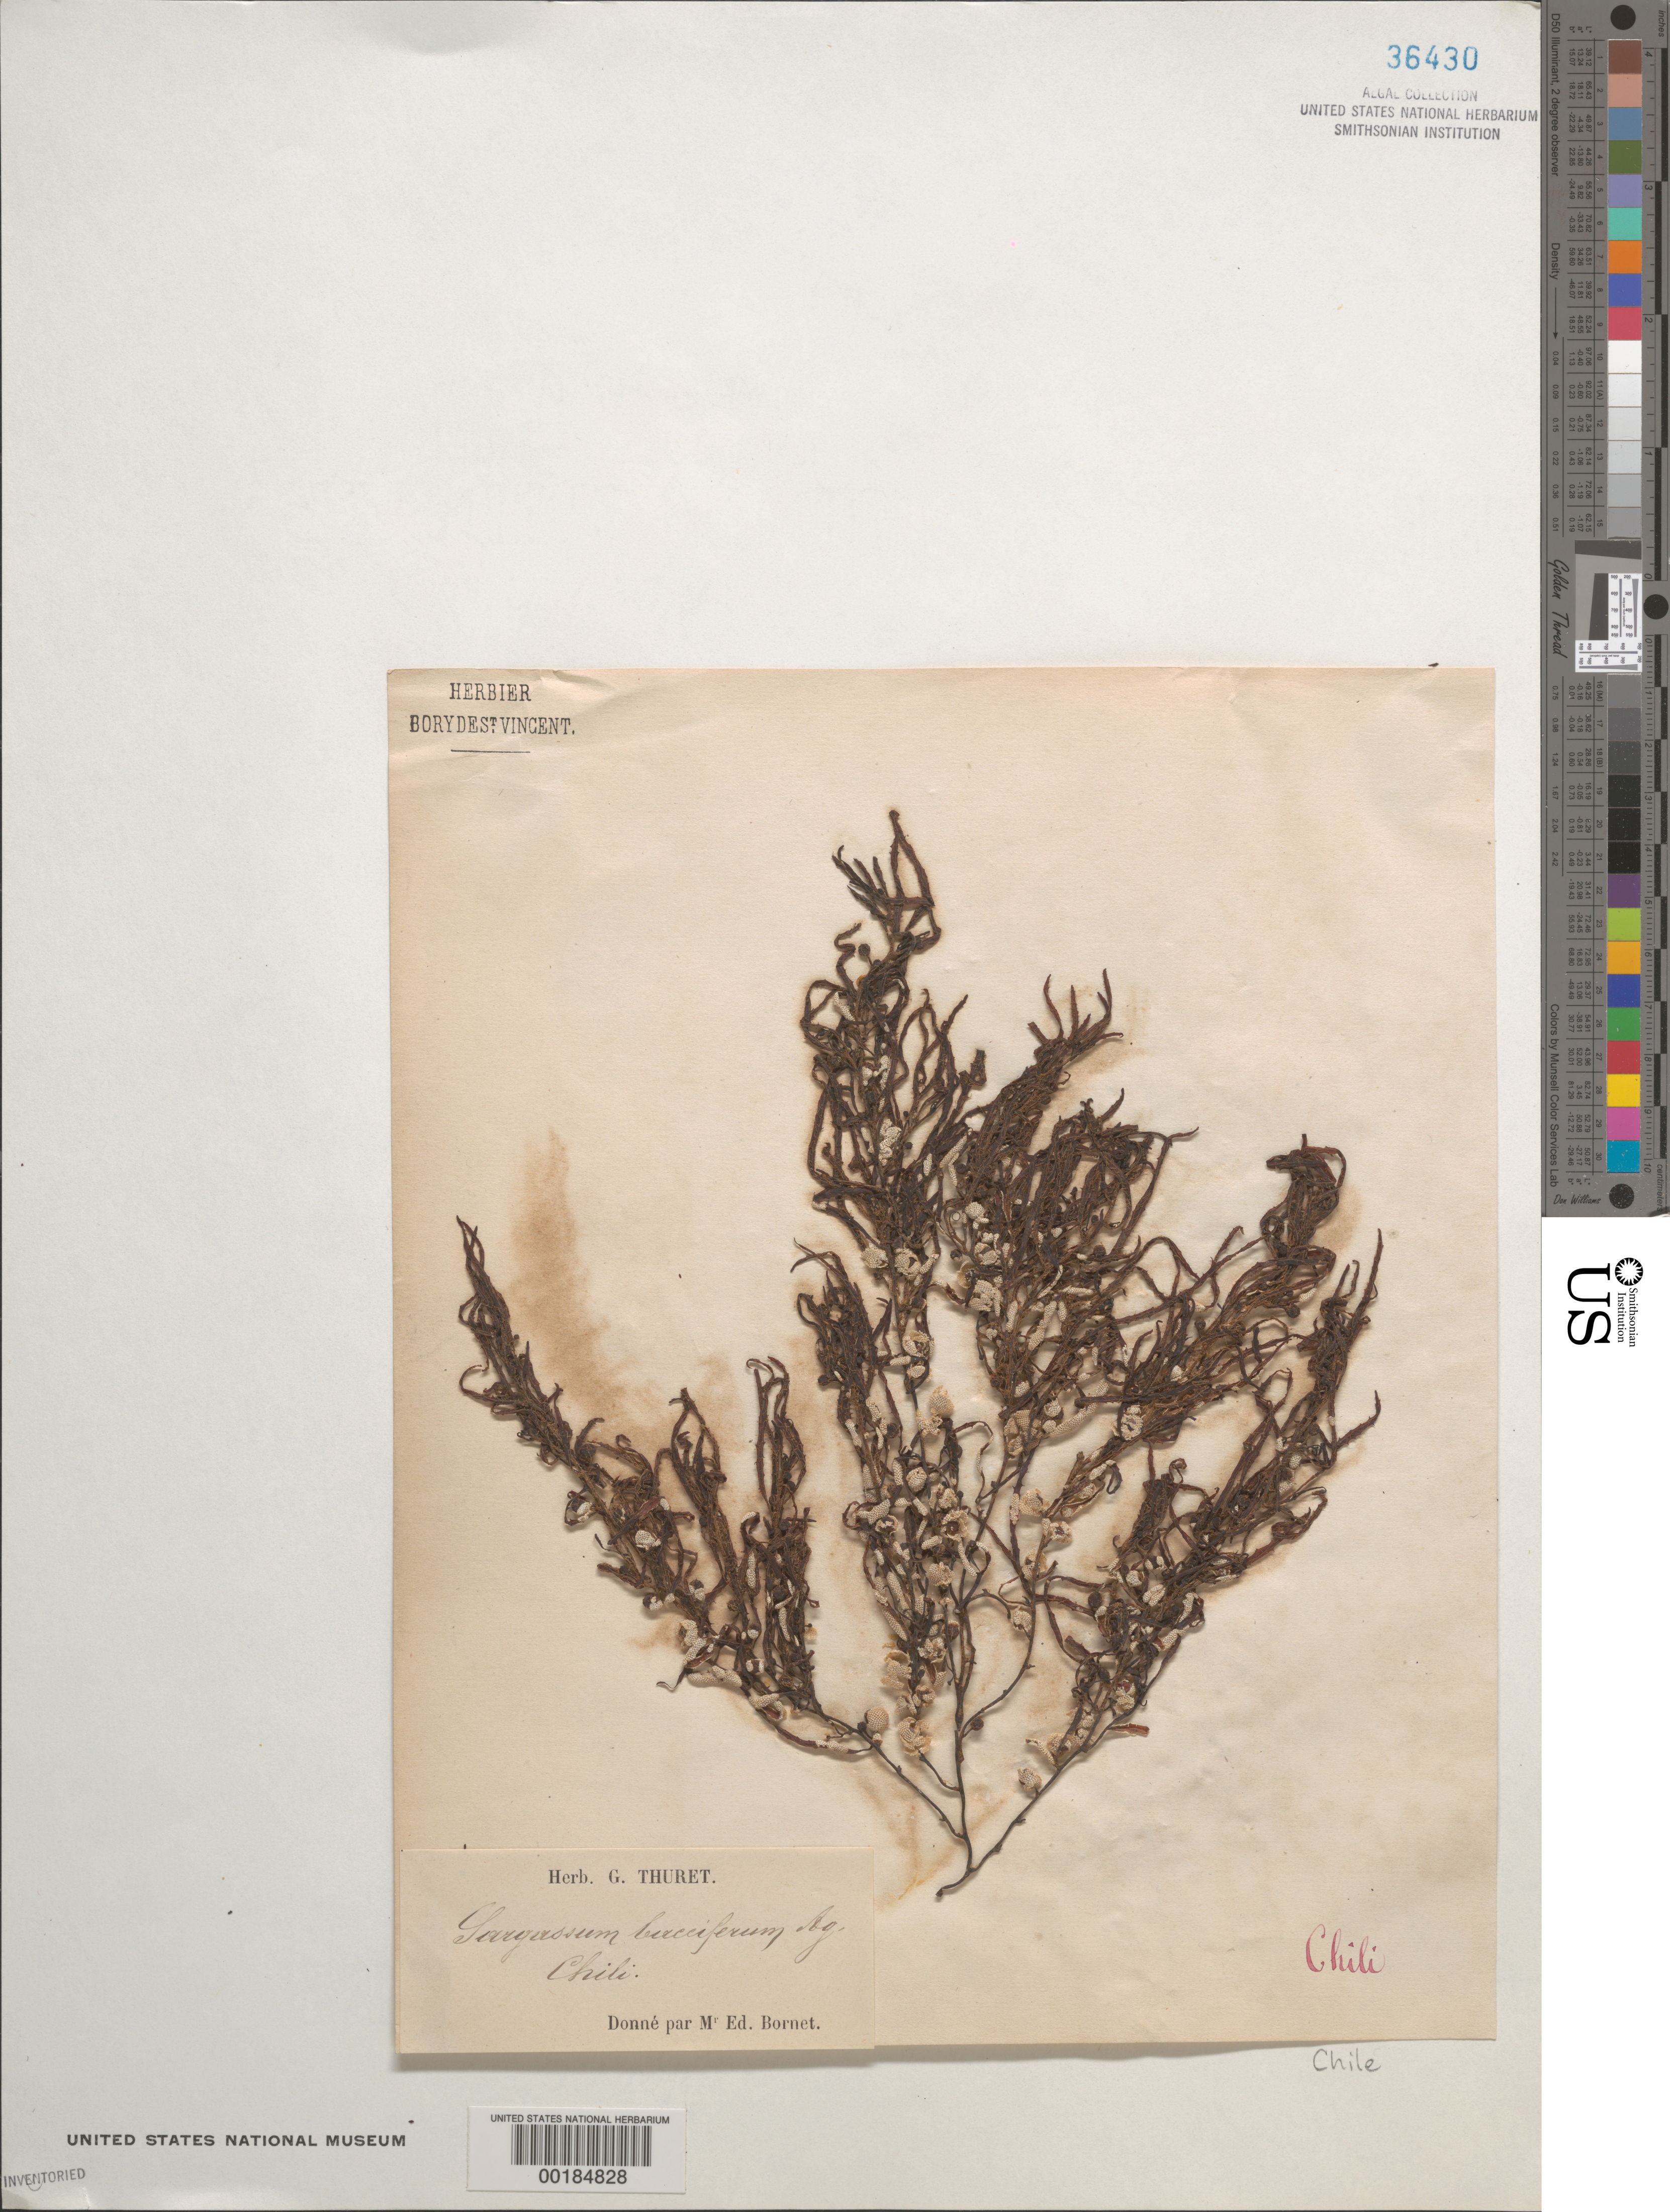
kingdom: Chromista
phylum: Ochrophyta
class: Phaeophyceae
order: Fucales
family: Sargassaceae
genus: Sargassum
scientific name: Sargassum natans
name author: (L.) Gaillon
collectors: Thuret, G. (herbarium)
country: Chile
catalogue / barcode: US 36430